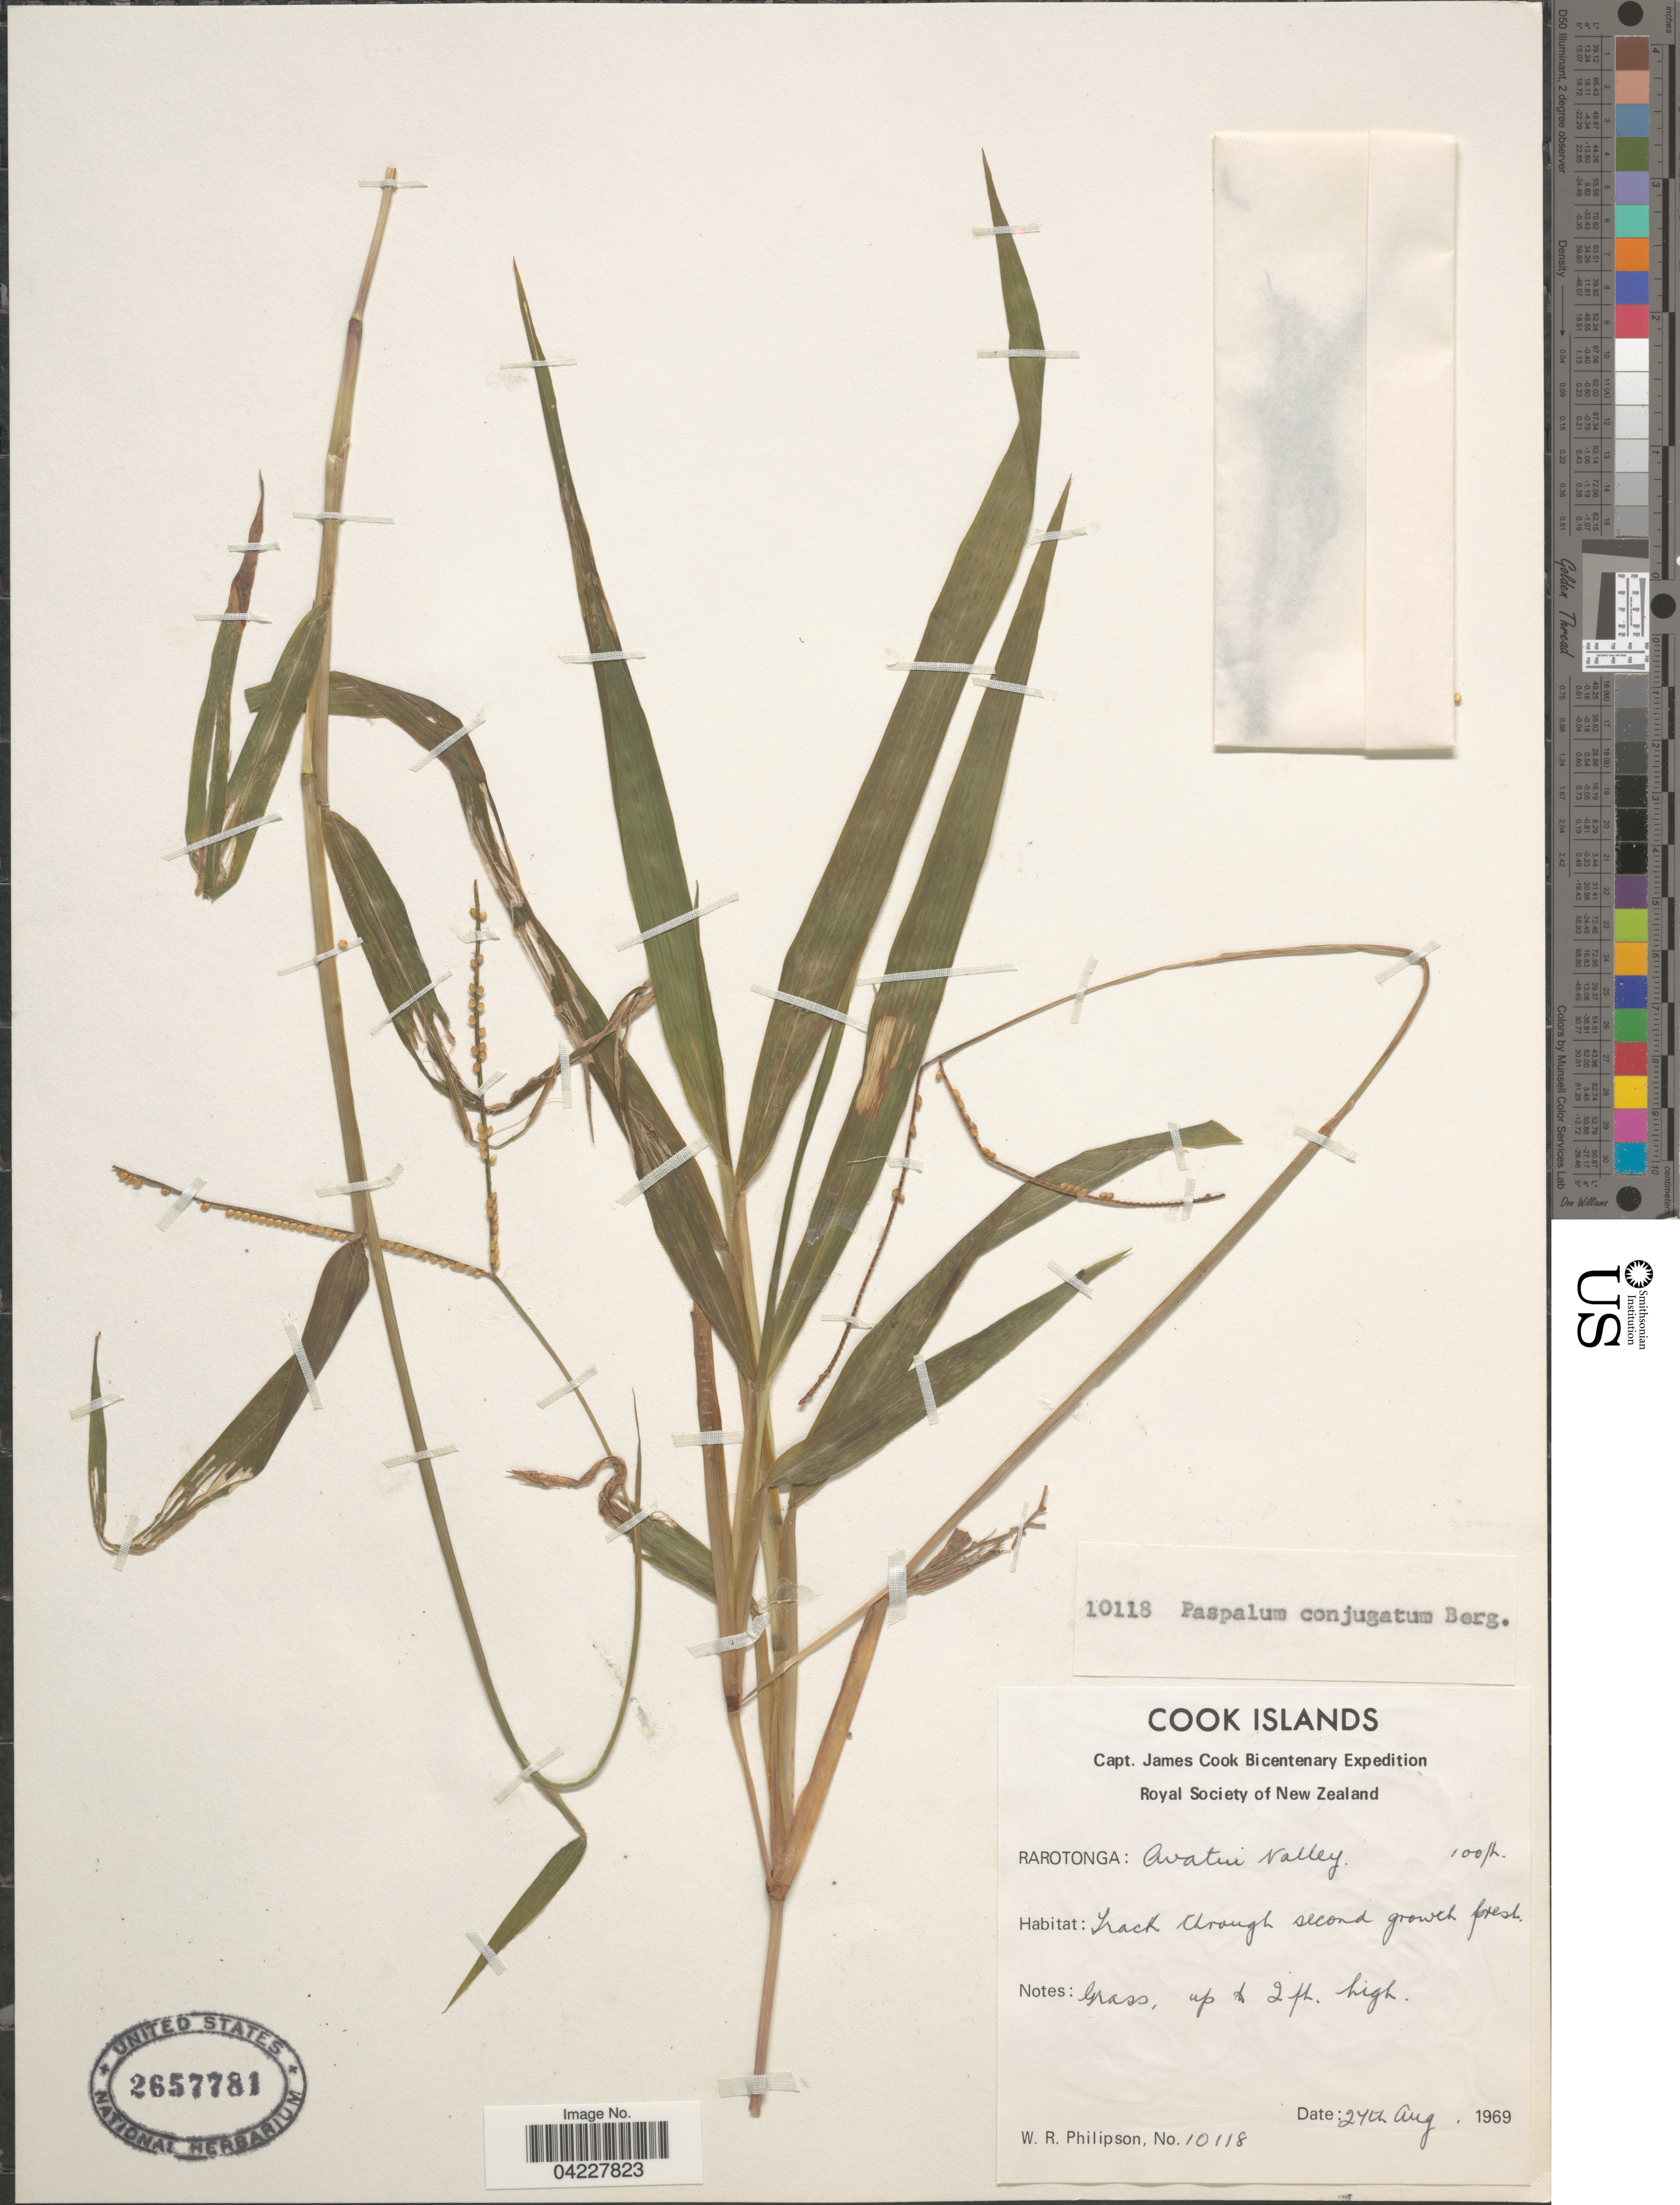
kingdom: Plantae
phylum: Tracheophyta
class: Liliopsida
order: Poales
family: Poaceae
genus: Paspalum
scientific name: Paspalum conjugatum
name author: P.J. Bergius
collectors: W. R. Philipson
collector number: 10118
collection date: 1969-08-27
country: Cook Islands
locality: Capt. James Cook Bicentenary Expedition. Rarotonga: Avatiu Valley.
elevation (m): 30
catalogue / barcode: US 2657781